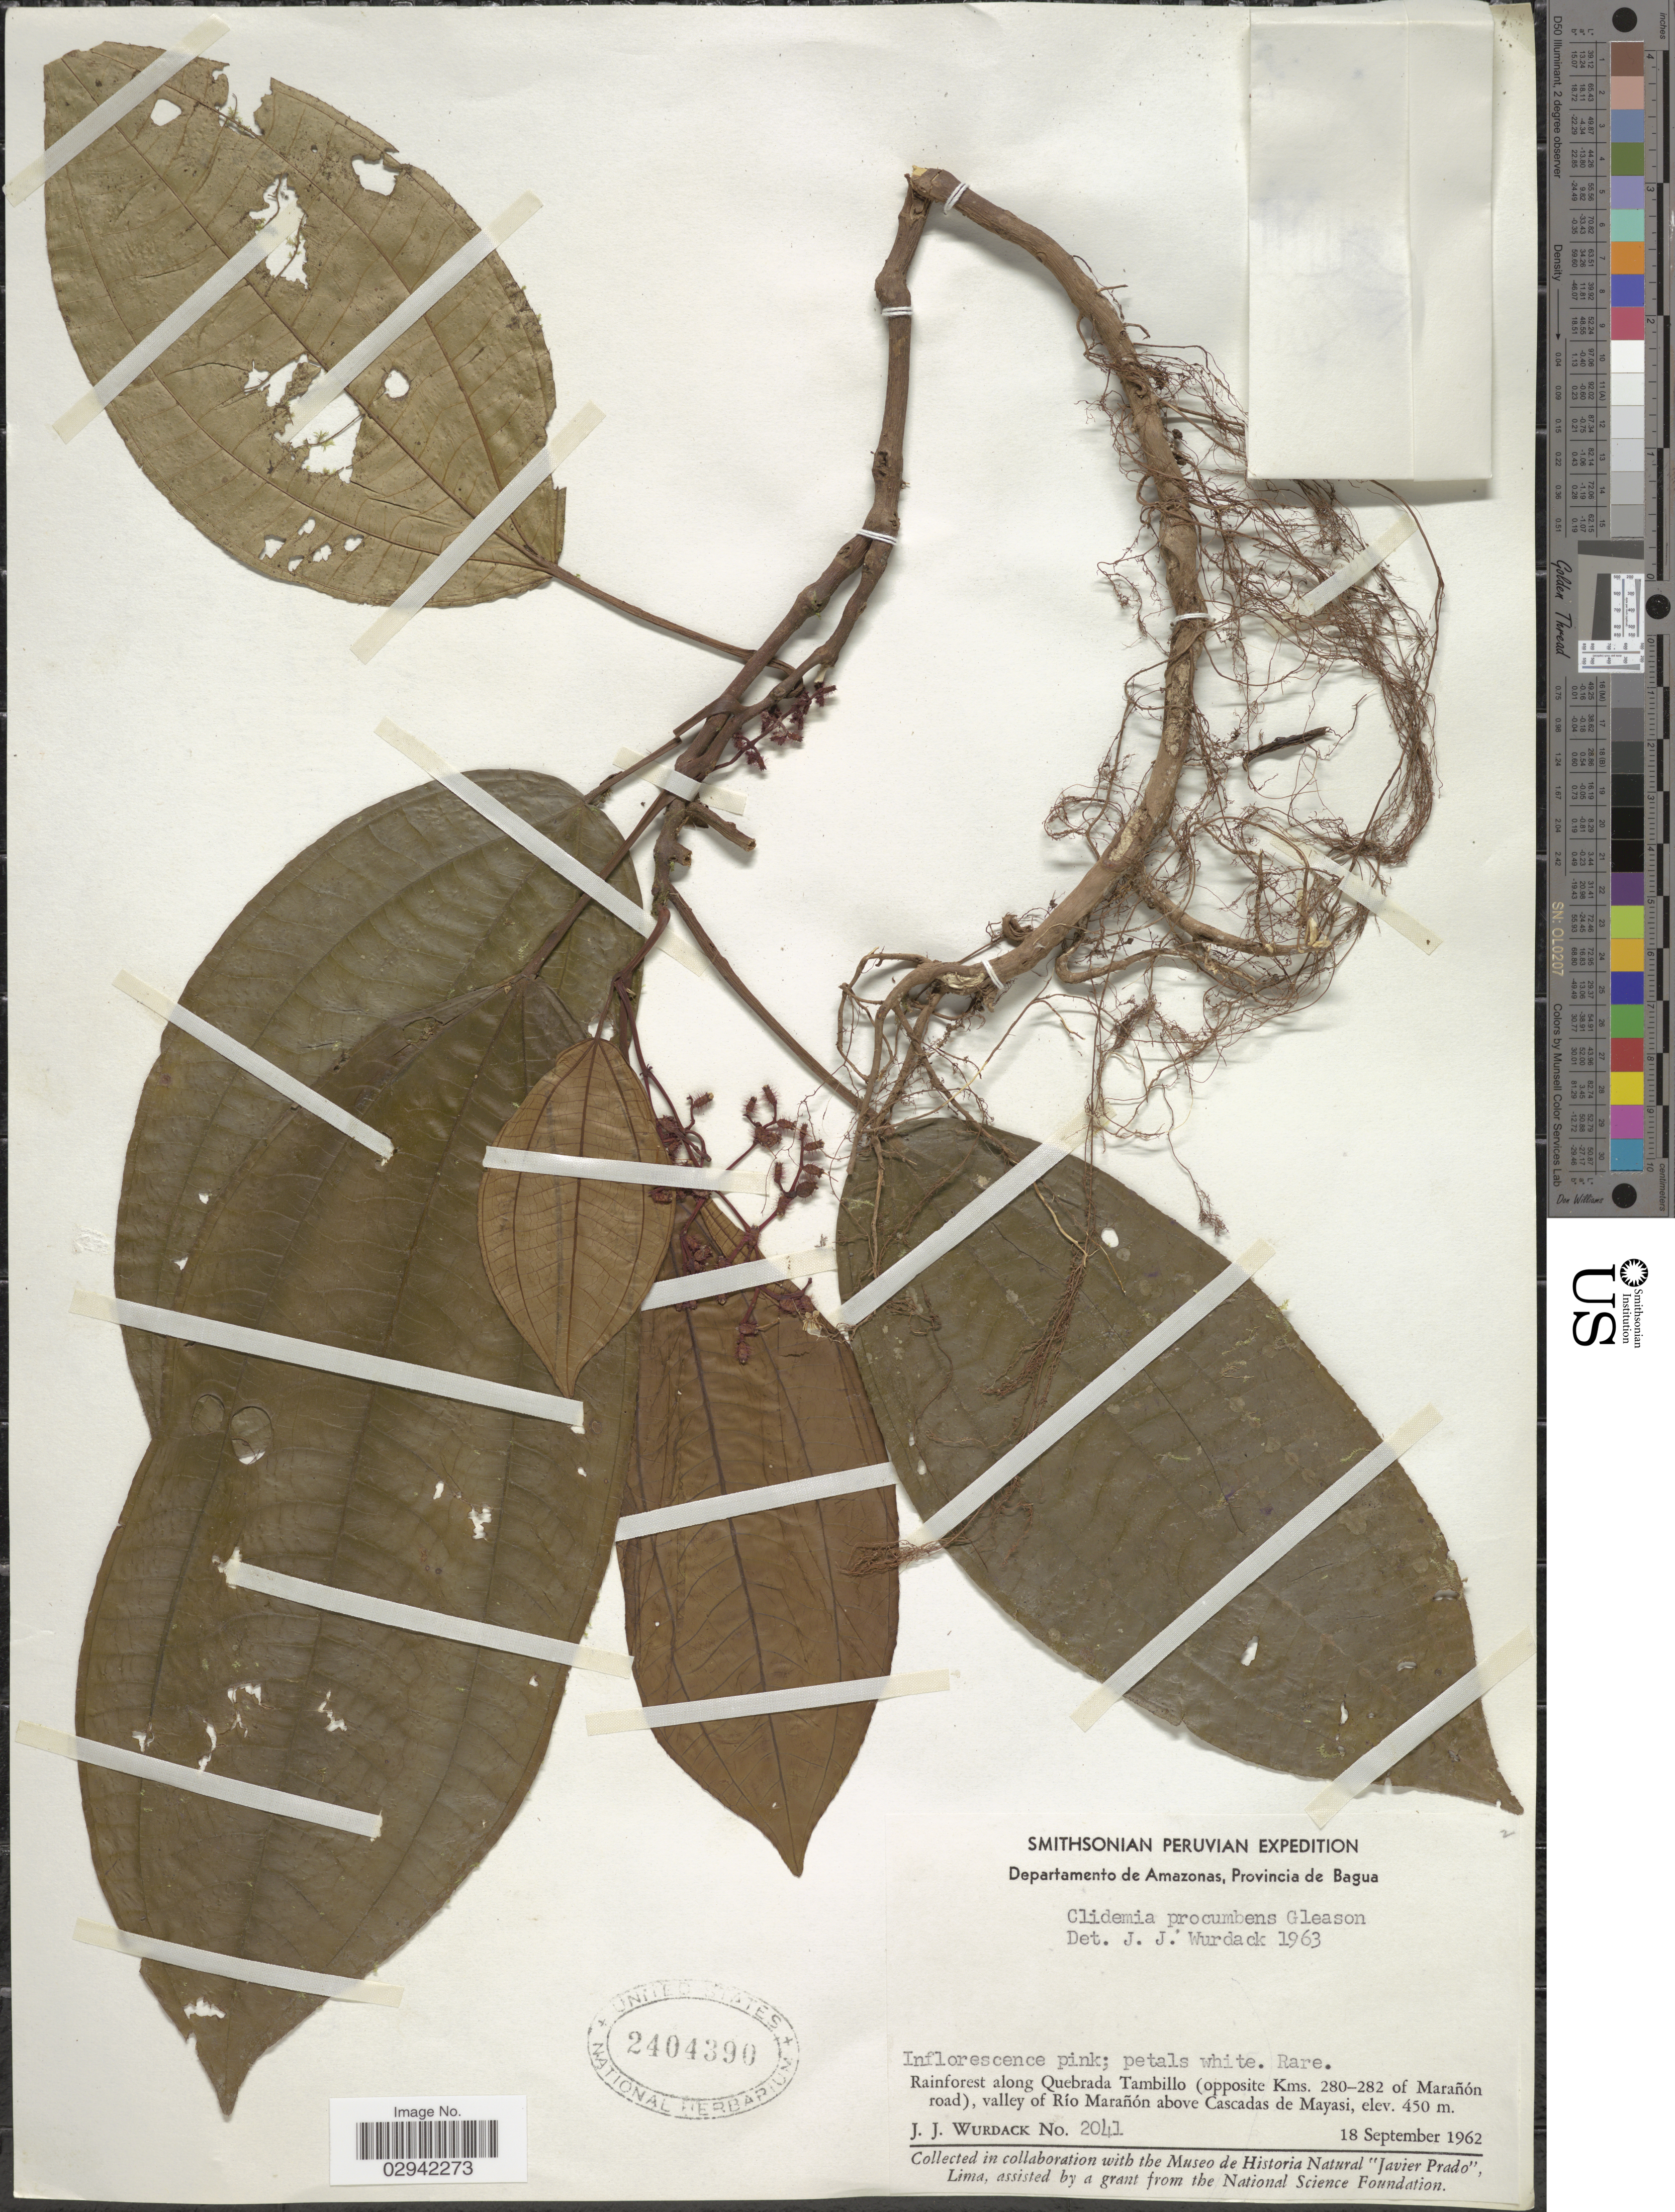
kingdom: Plantae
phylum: Tracheophyta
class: Magnoliopsida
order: Myrtales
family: Melastomataceae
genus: Miconia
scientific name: Miconia procumbens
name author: (Gleason) Wurdack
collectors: J. J. Wurdack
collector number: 2041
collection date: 1962-09-18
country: Peru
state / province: Amazonas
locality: Departamento de Amazonas, Provincia de Bagua, Rainforest along Quebrada Tambillo (opposite Kms. 280-282 of Marañón road), valley of Río Marañón above Cascadas de Mayasi.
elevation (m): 450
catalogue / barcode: US 2404390